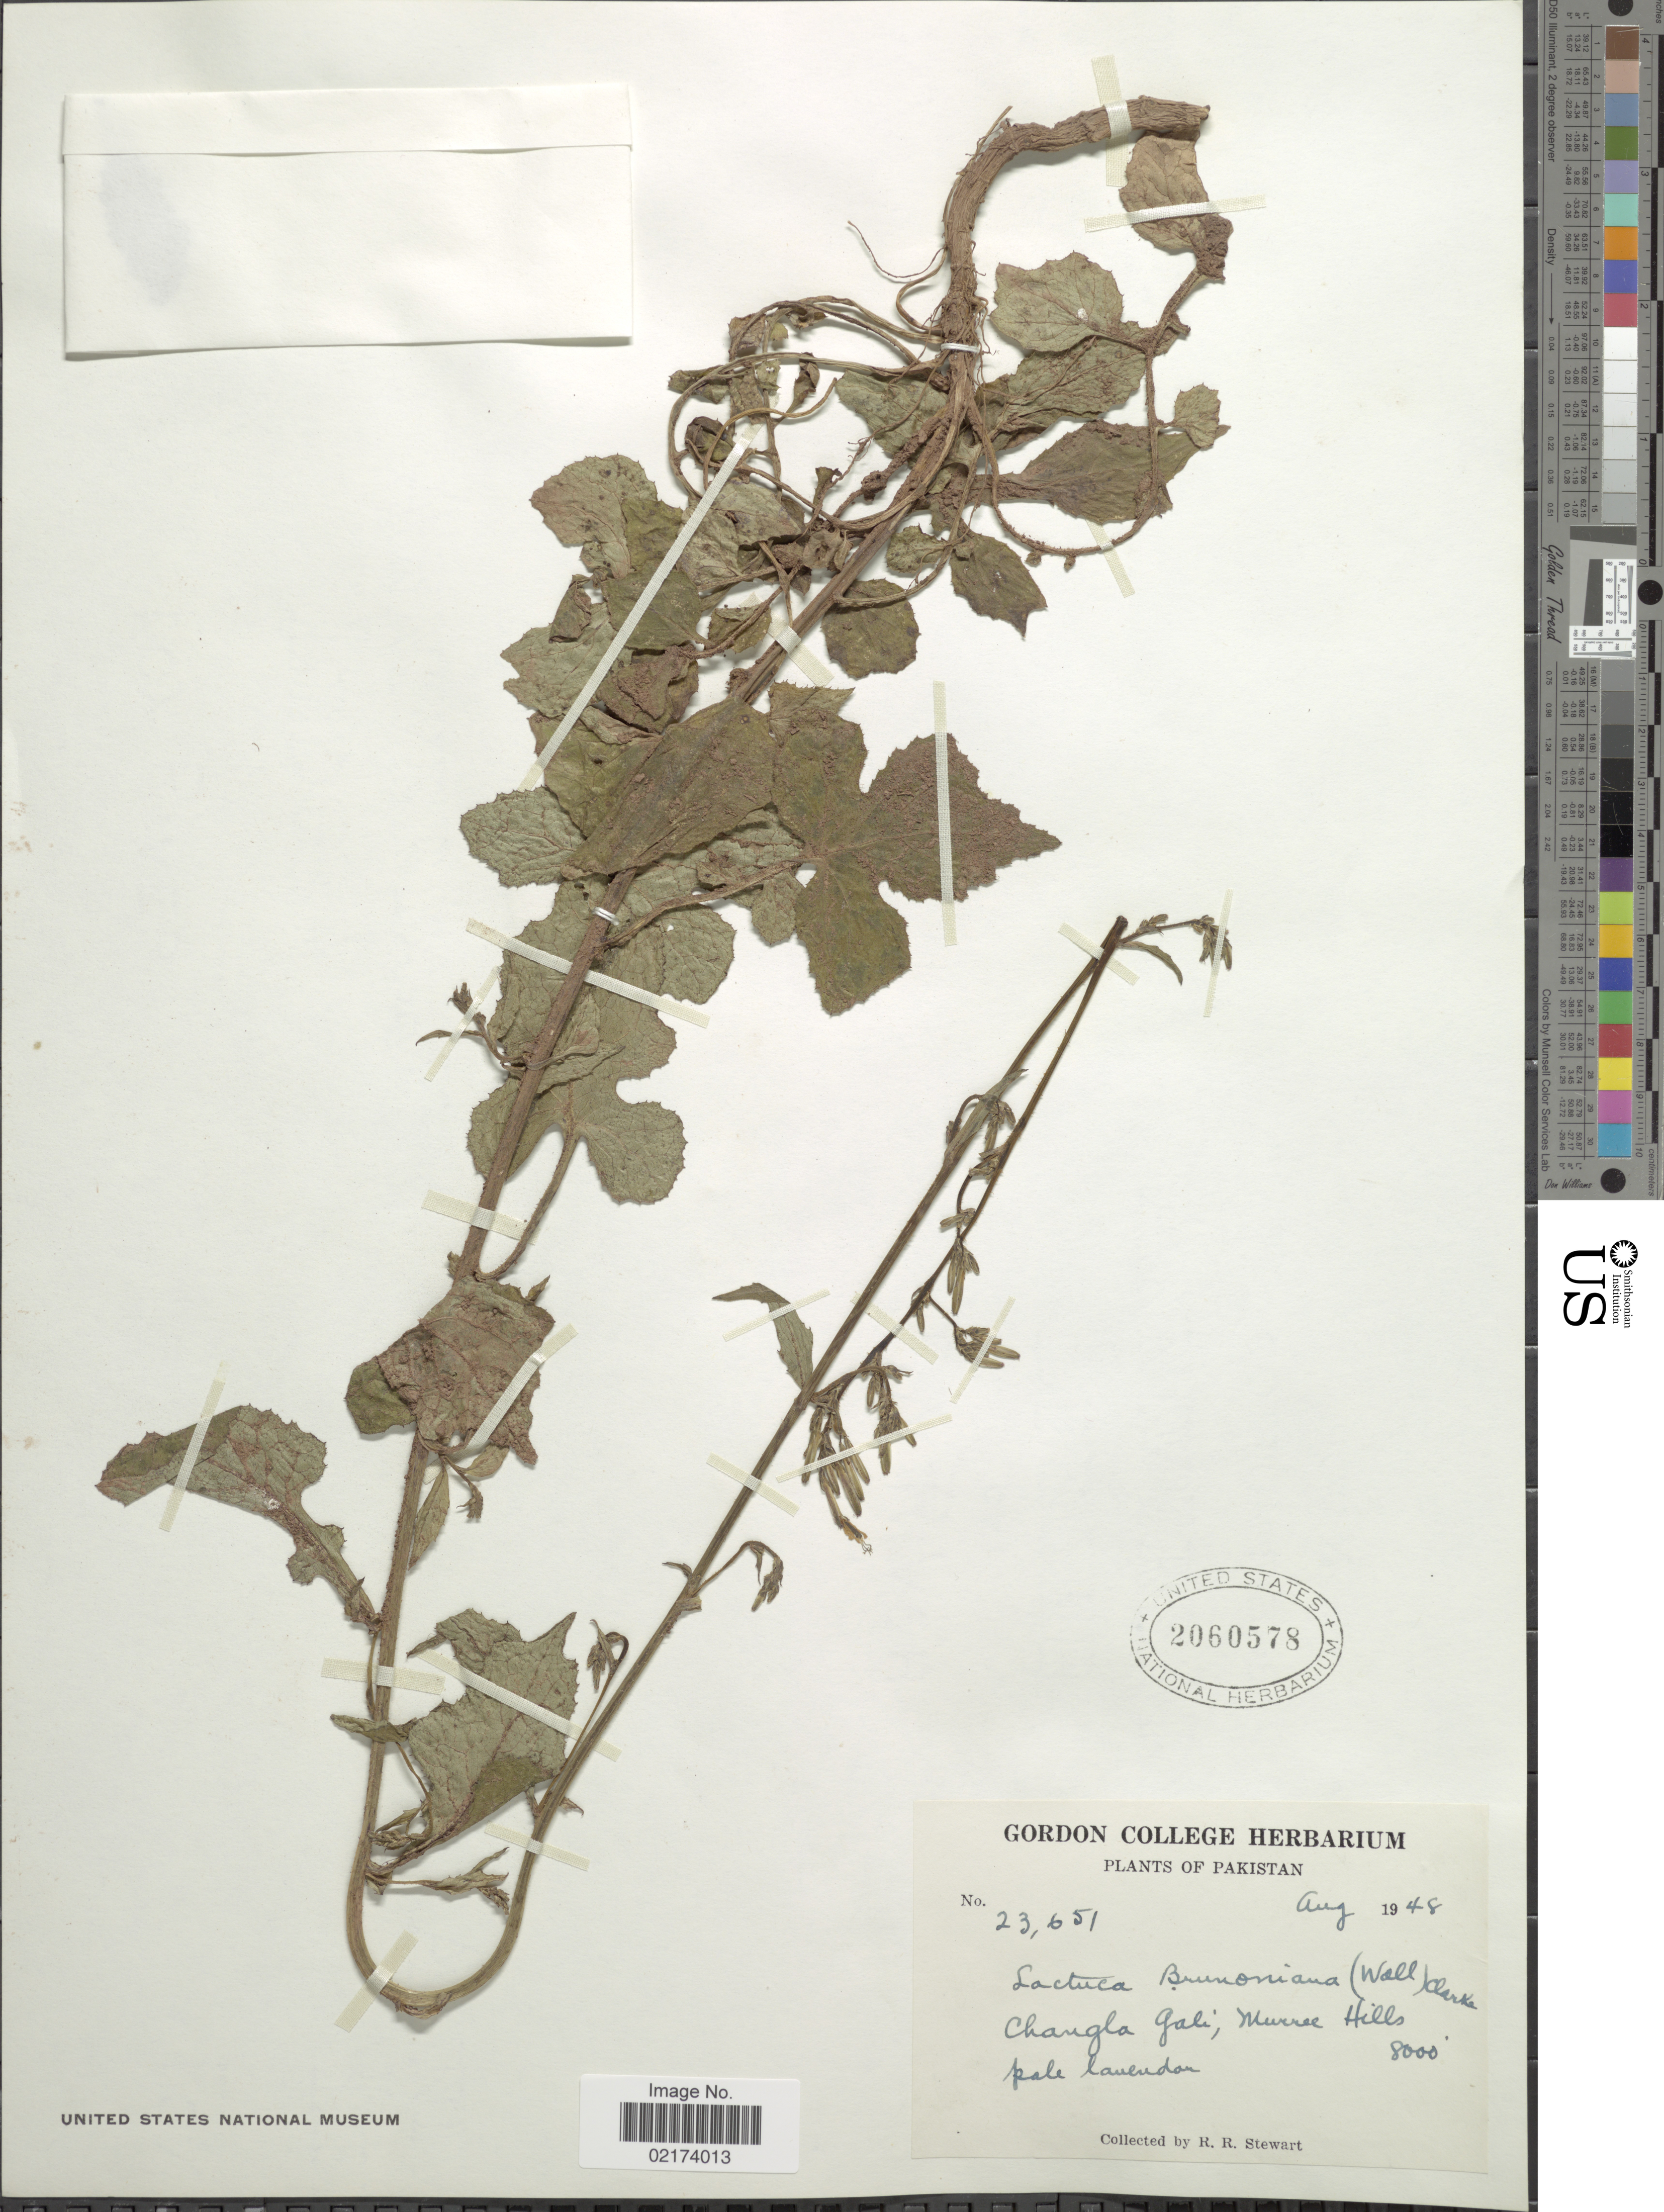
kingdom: Plantae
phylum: Tracheophyta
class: Magnoliopsida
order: Asterales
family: Asteraceae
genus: Lactuca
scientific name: Lactuca brunoniana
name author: (DC.) C.B. Clarke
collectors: R. R. Stewart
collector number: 23651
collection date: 1948-08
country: Pakistan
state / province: Khyber Pakhtunkhwa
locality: Changla Gali, Murree Hills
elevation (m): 2438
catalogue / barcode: US 2060578